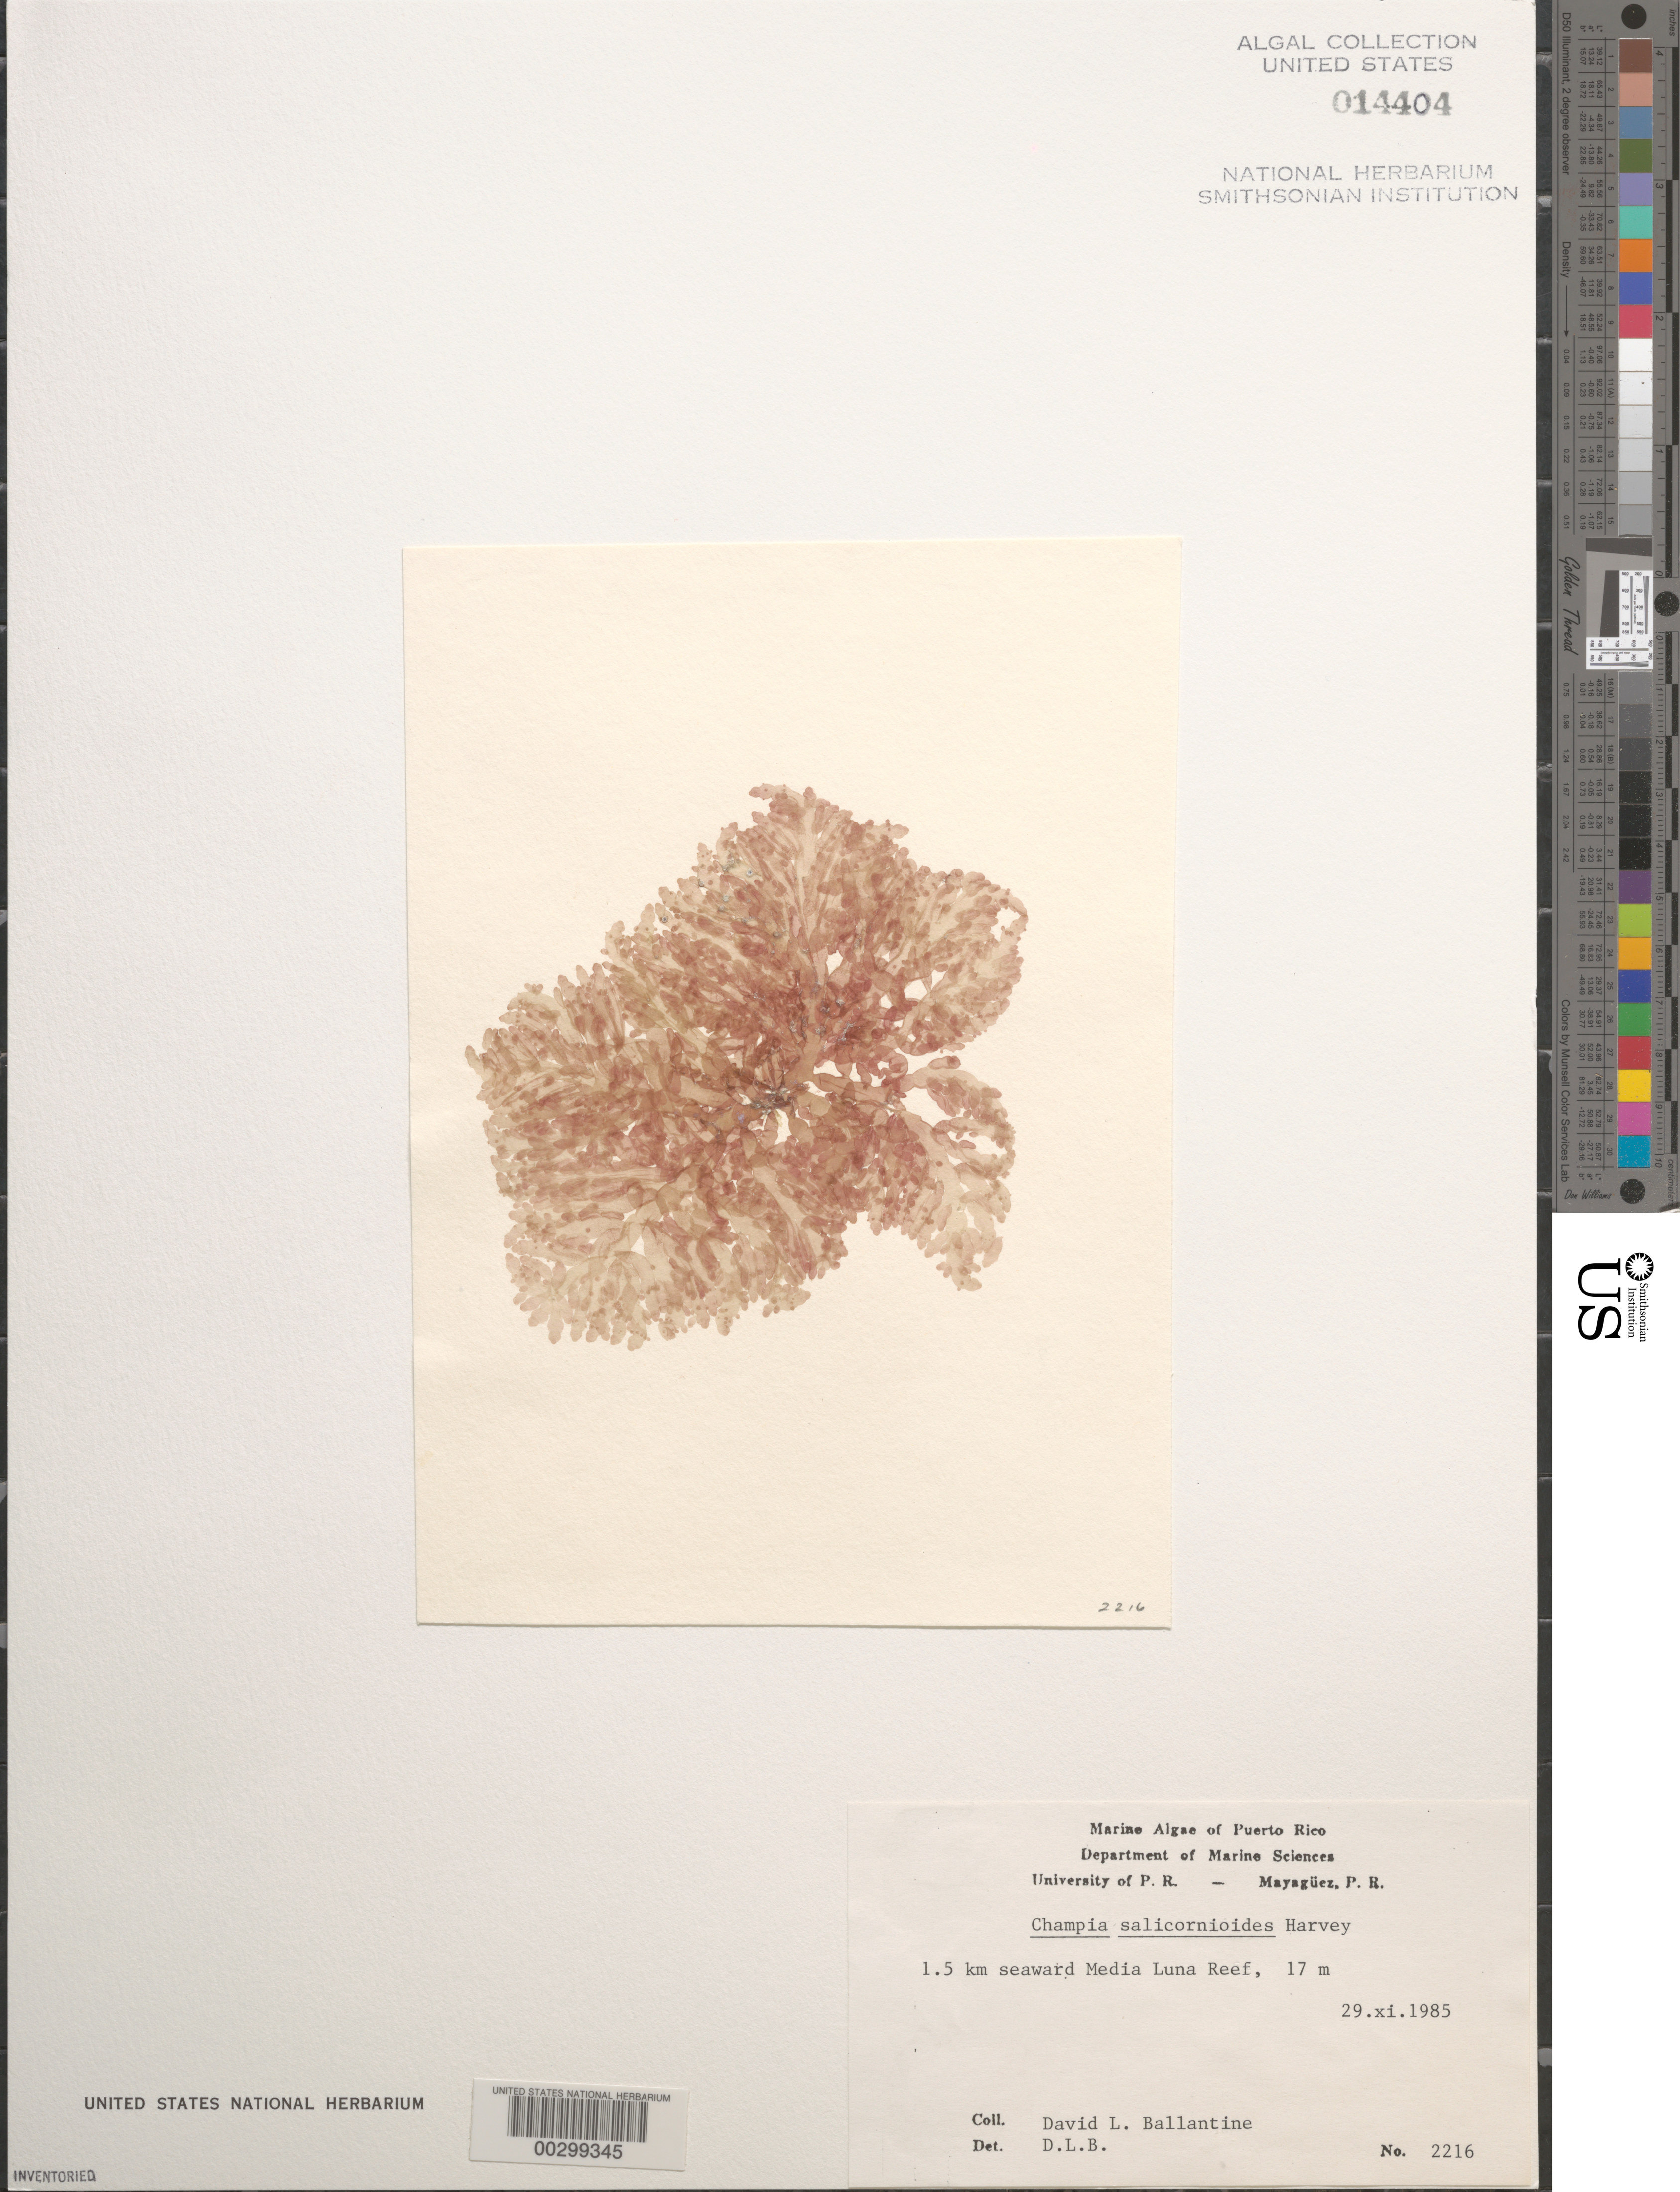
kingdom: Plantae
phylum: Rhodophyta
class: Florideophyceae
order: Rhodymeniales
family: Champiaceae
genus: Champia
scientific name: Champia salicornioides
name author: Harv.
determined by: Ballantine, D. L.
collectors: D.L. Ballantine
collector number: DLB 2216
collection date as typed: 29 Nov 1985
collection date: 1985-11-29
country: Puerto Rico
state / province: Lajas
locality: Media Luna Reef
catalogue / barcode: US 14404